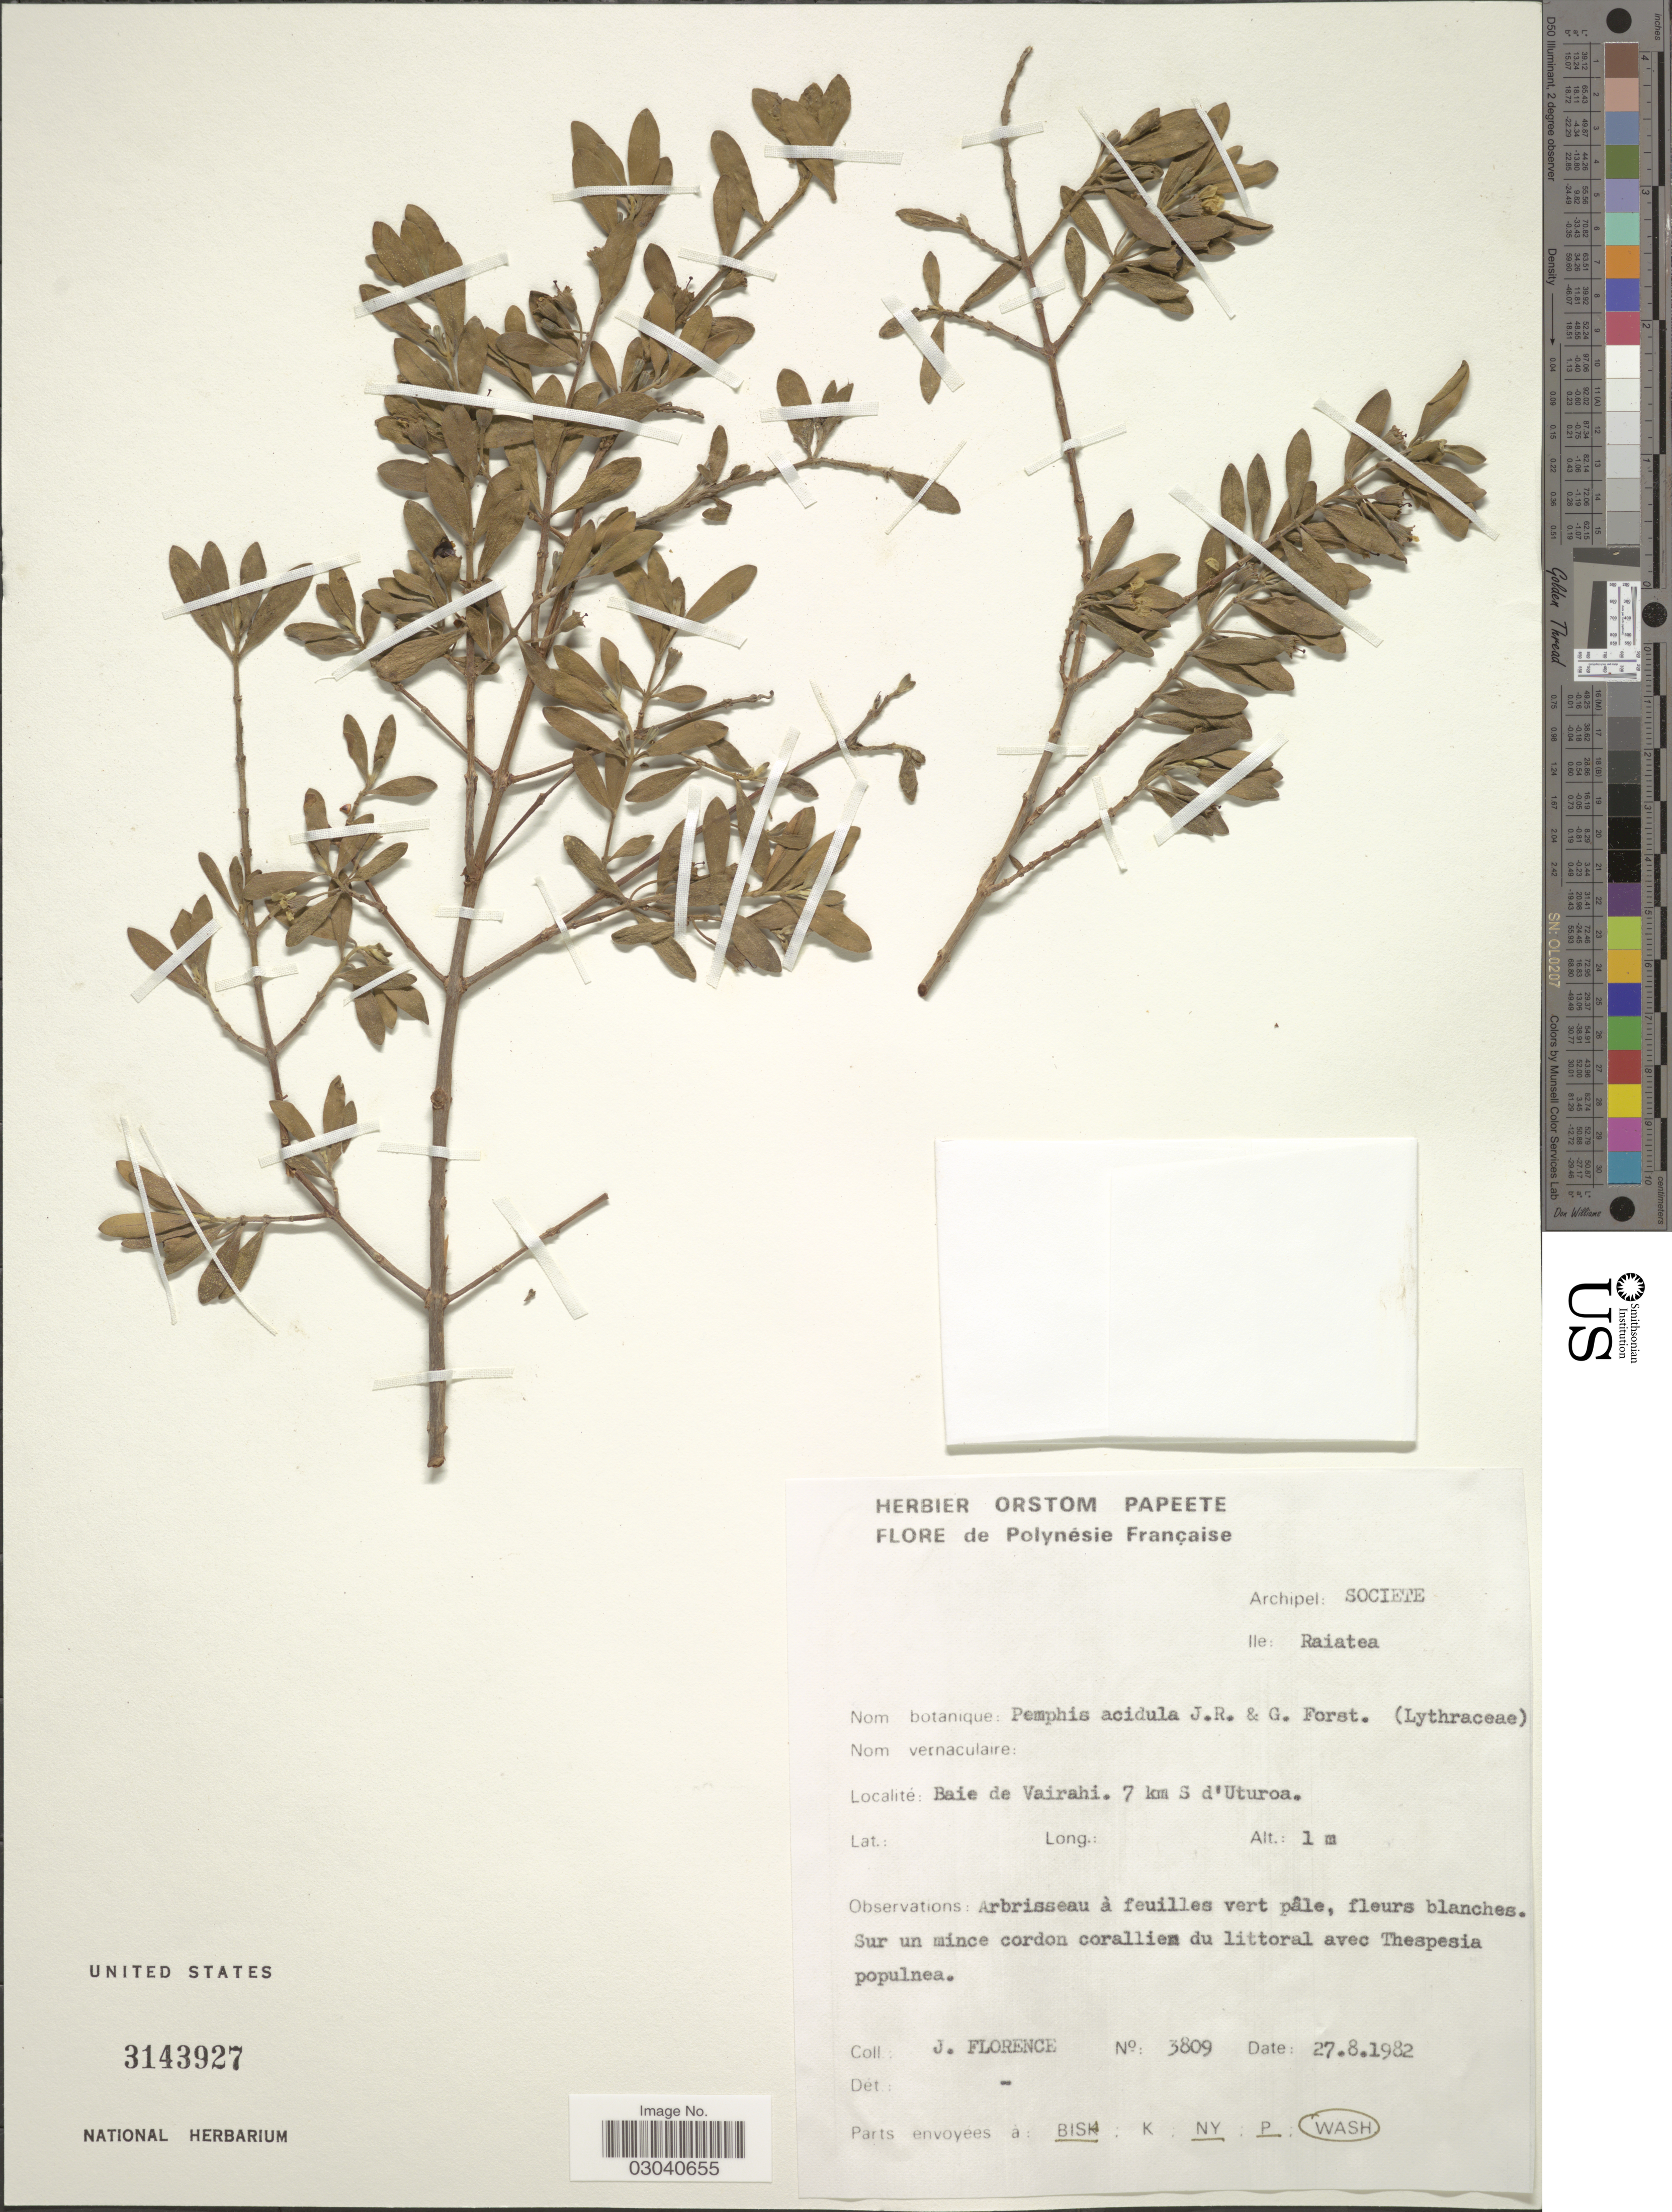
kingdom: Plantae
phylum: Tracheophyta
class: Magnoliopsida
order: Myrtales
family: Lythraceae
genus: Pemphis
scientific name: Pemphis acidula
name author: J.R. Forst. & G. Forst.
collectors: J. Florence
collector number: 3809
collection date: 1982-08-27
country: French Polynesia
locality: Archipel: Societe. Raiatea. Baie de Vairahi. 7 km S d'Uturoa.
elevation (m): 1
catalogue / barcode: US 3143927